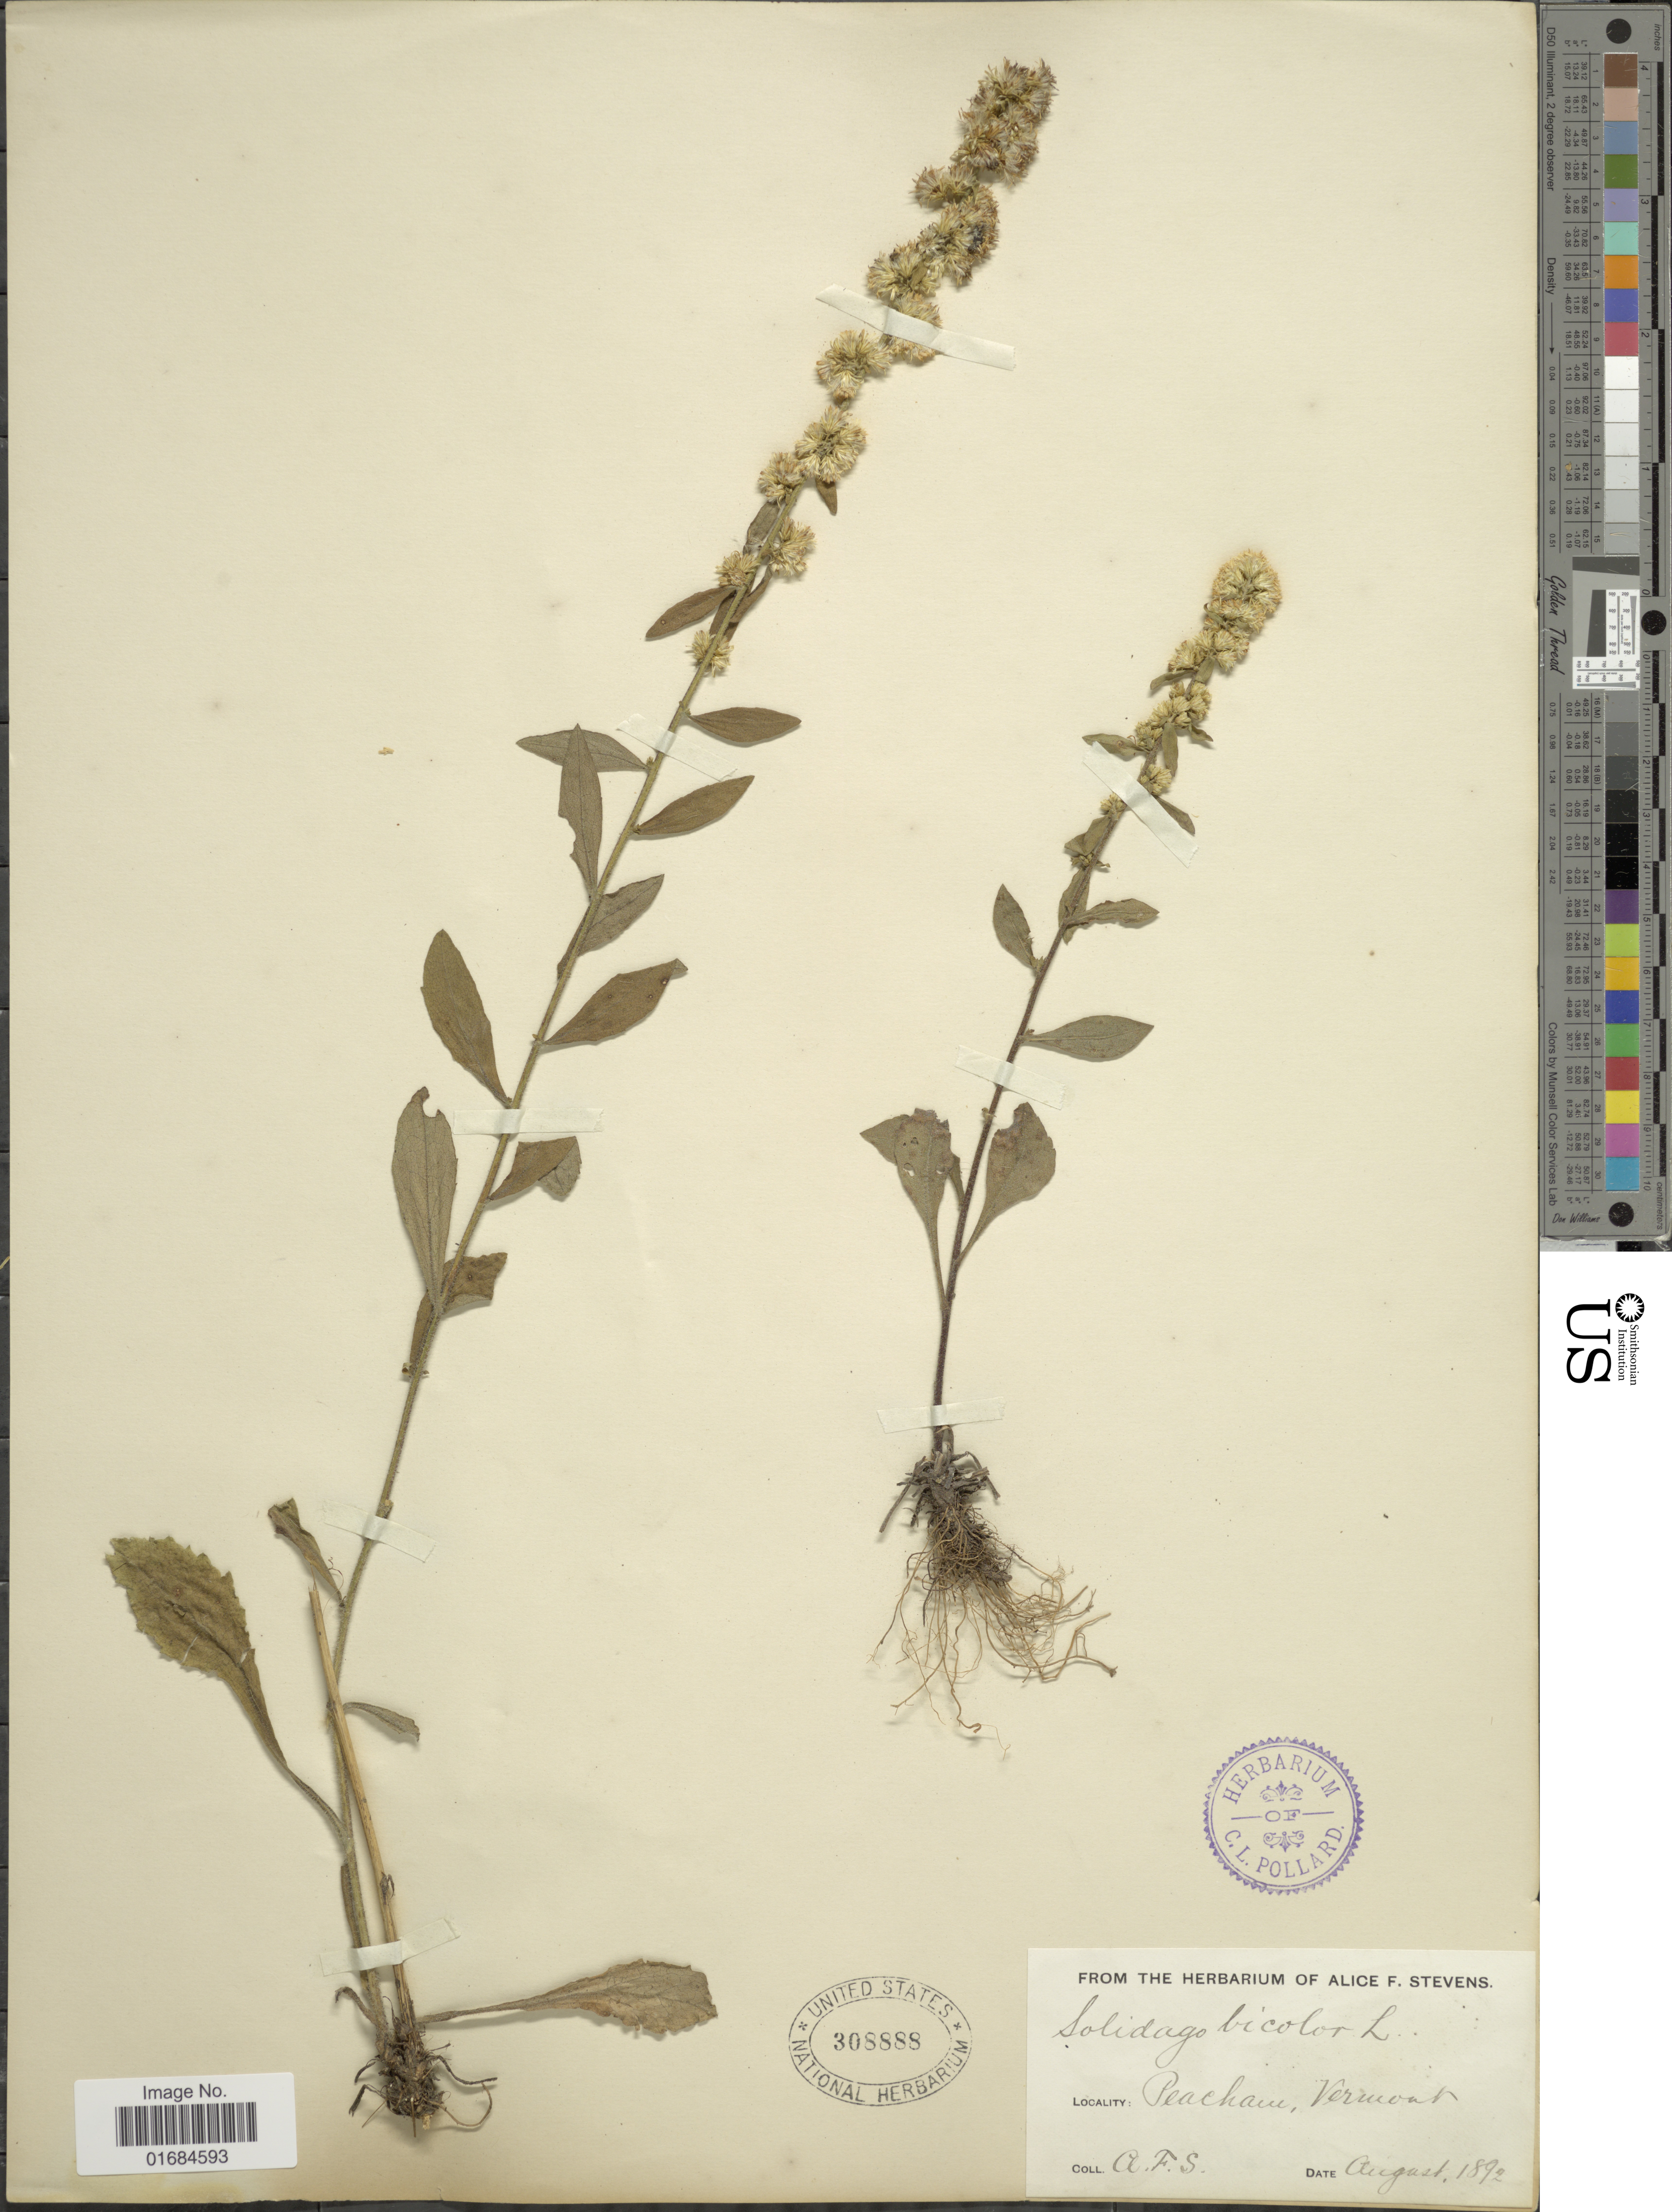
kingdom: Plantae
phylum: Tracheophyta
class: Magnoliopsida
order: Asterales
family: Asteraceae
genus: Solidago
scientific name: Solidago bicolor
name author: L.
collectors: A. Stevens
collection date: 1892-08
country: United States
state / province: Vermont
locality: Peacham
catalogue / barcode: US 308888